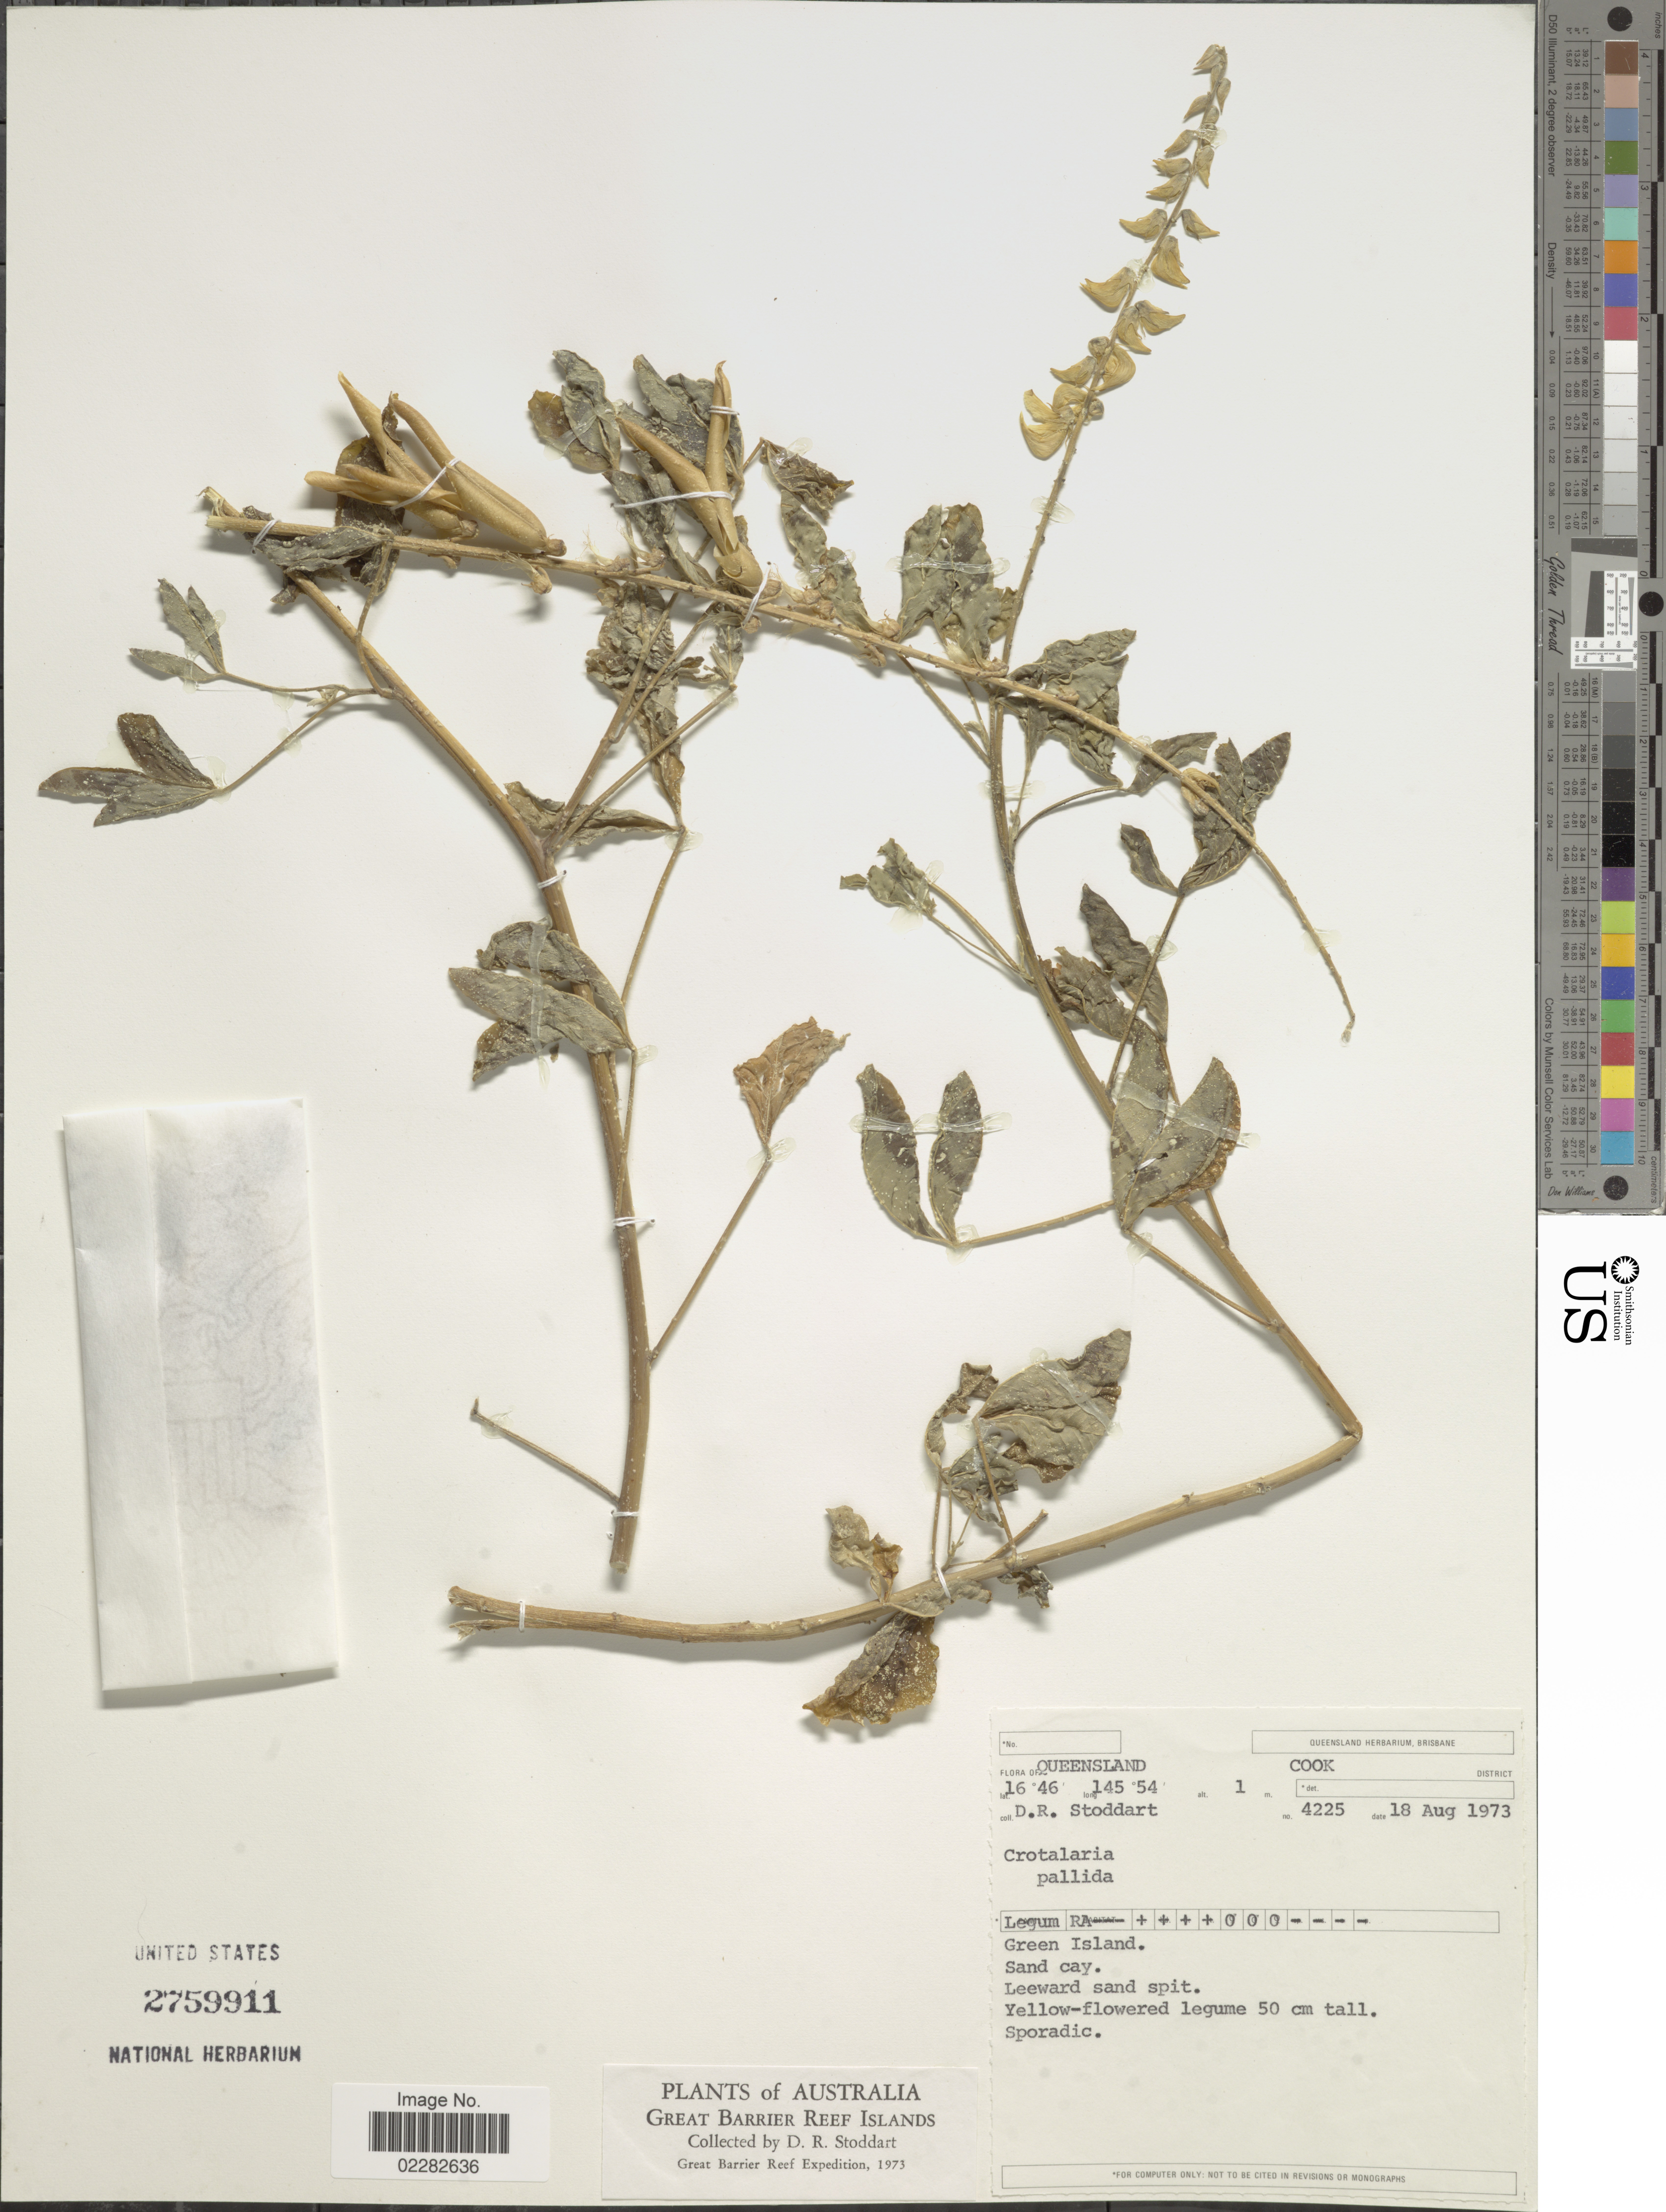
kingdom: Plantae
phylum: Tracheophyta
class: Magnoliopsida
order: Fabales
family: Fabaceae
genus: Crotalaria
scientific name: Crotalaria pallida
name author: Aiton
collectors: D. R. Stoddart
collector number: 4225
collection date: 1973-08-18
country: Australia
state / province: Queensland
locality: Cook District, Green Island, Great Barrier Reef Islands.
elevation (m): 1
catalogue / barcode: US 2759911